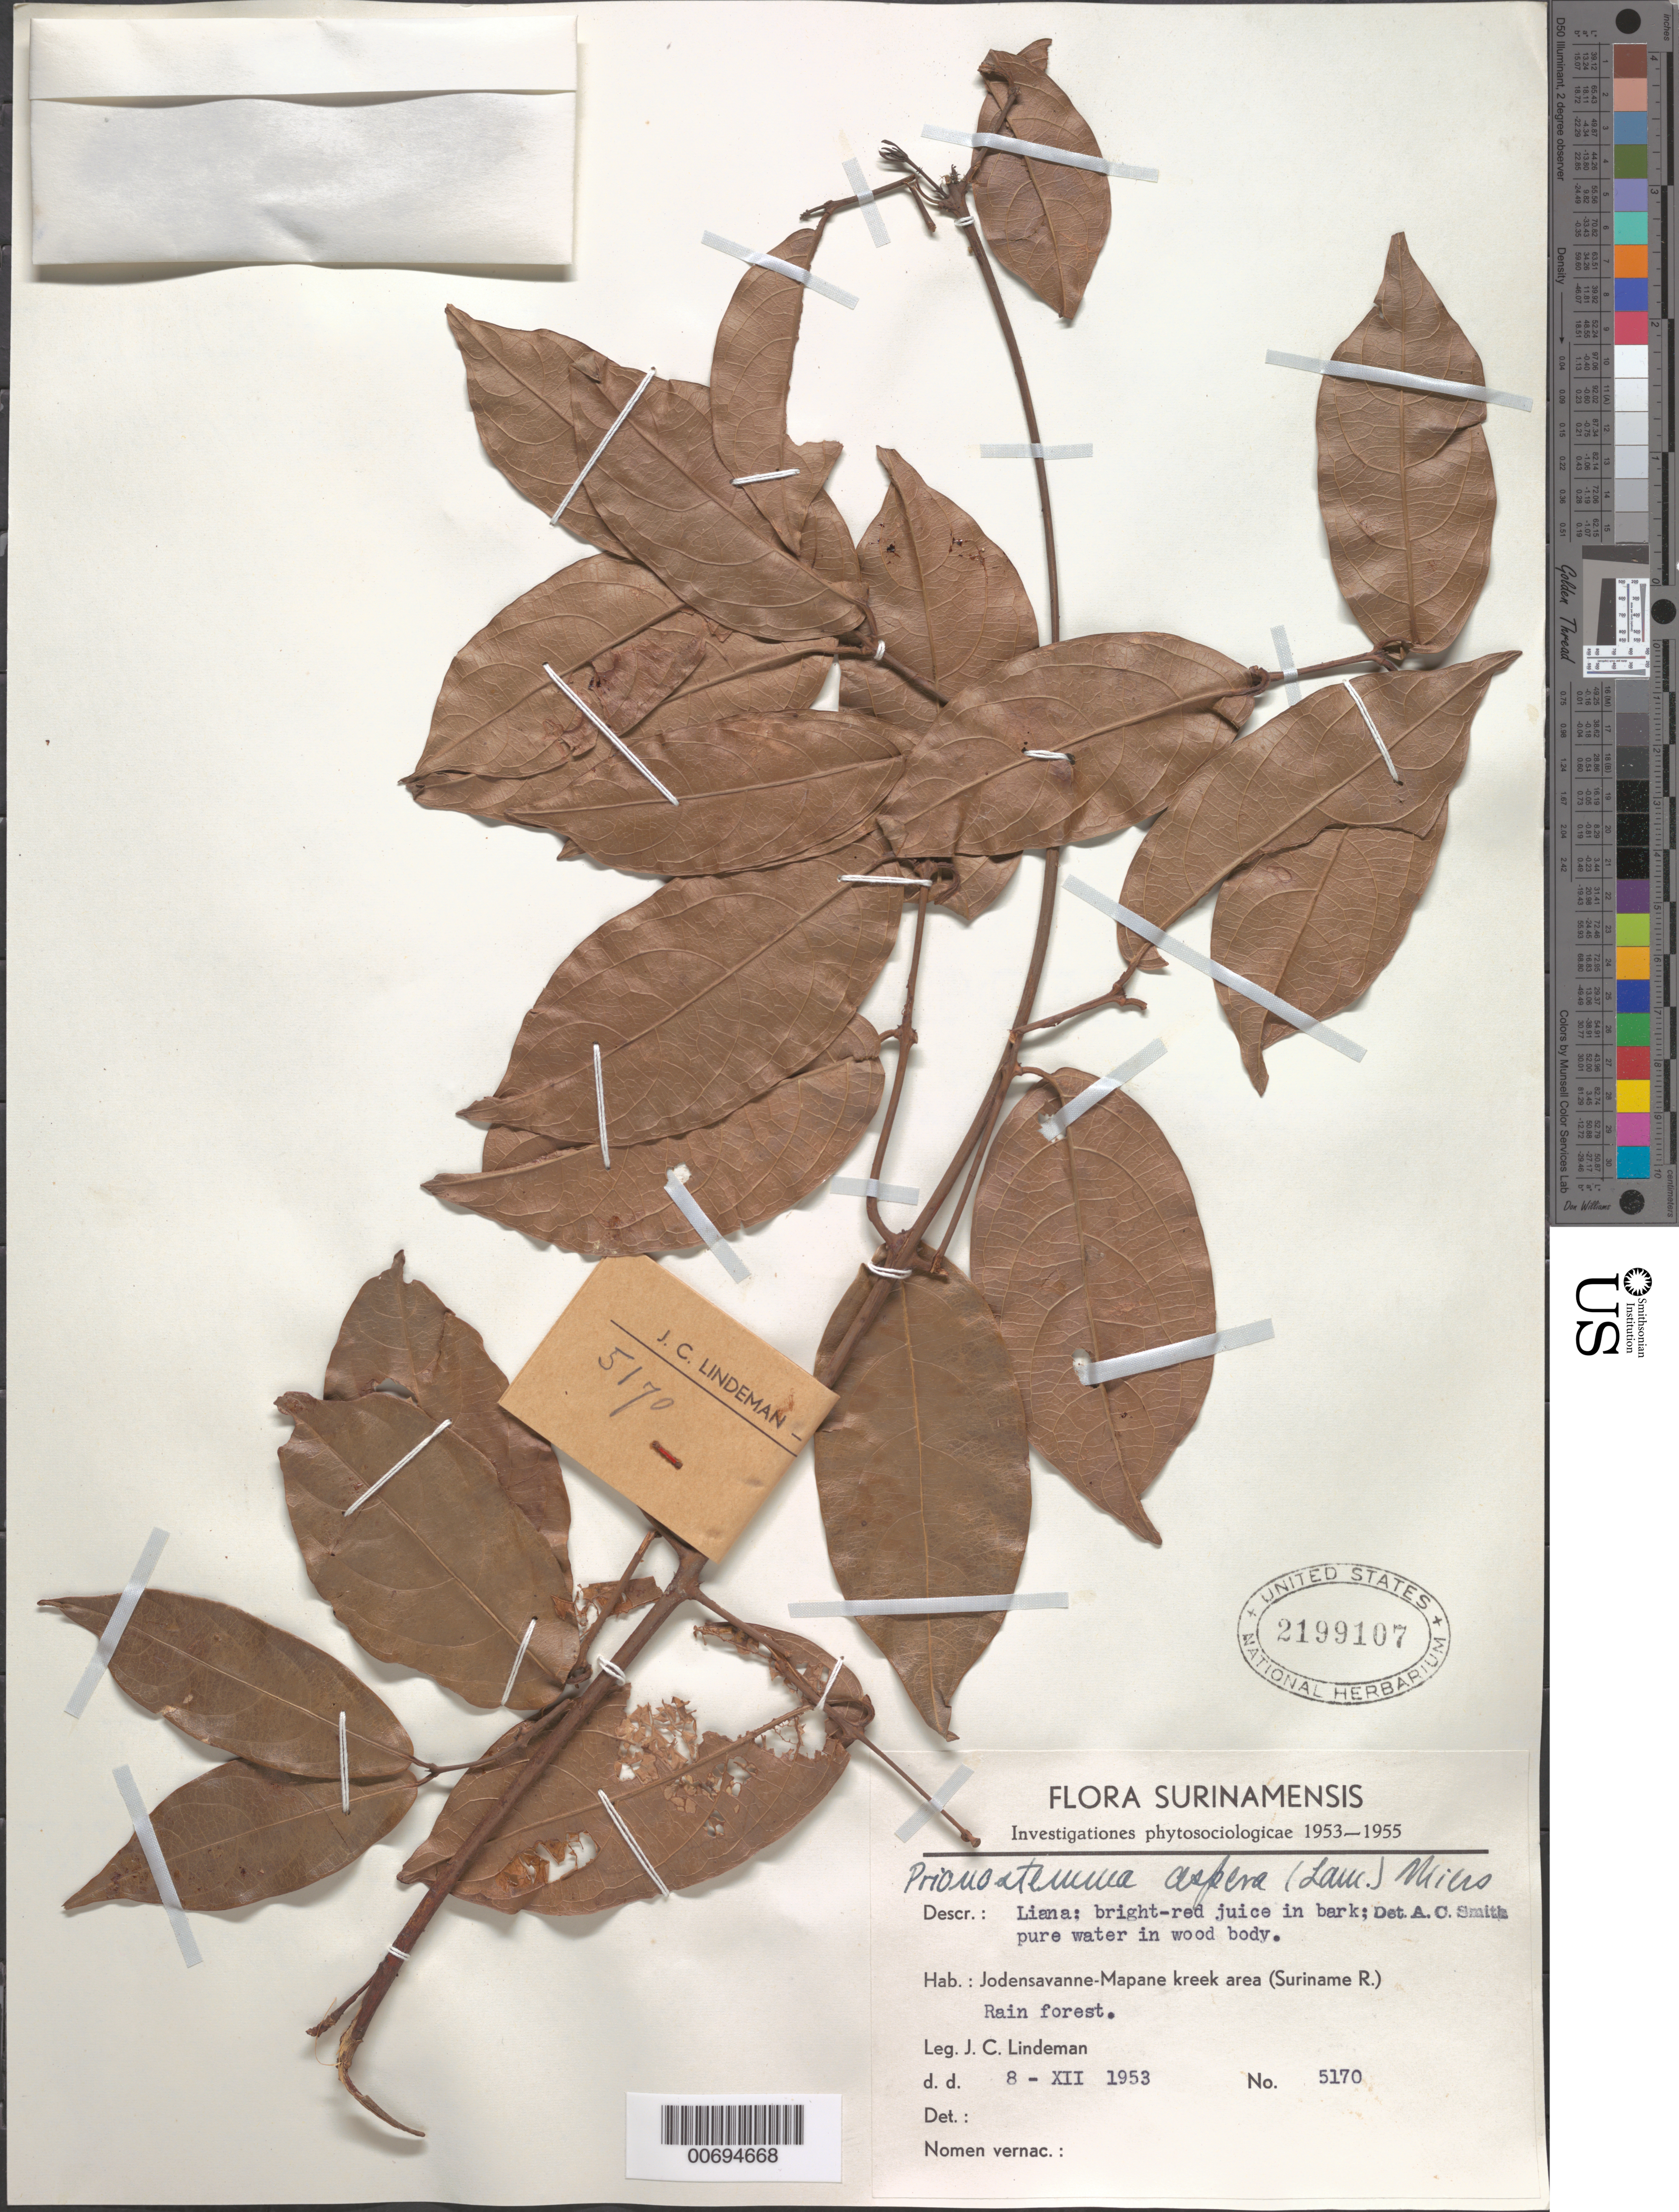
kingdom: Plantae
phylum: Tracheophyta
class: Magnoliopsida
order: Celastrales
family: Celastraceae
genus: Prionostemma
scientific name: Prionostemma aspera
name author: (Lam.) Miers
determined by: Smith, A. C.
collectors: J. C. Lindeman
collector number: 5170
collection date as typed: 8-Jul-53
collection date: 1953-07-08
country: Suriname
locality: Jodensavanne-Mapane kreek area (Suriname River)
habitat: Rainforest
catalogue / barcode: US 2199107